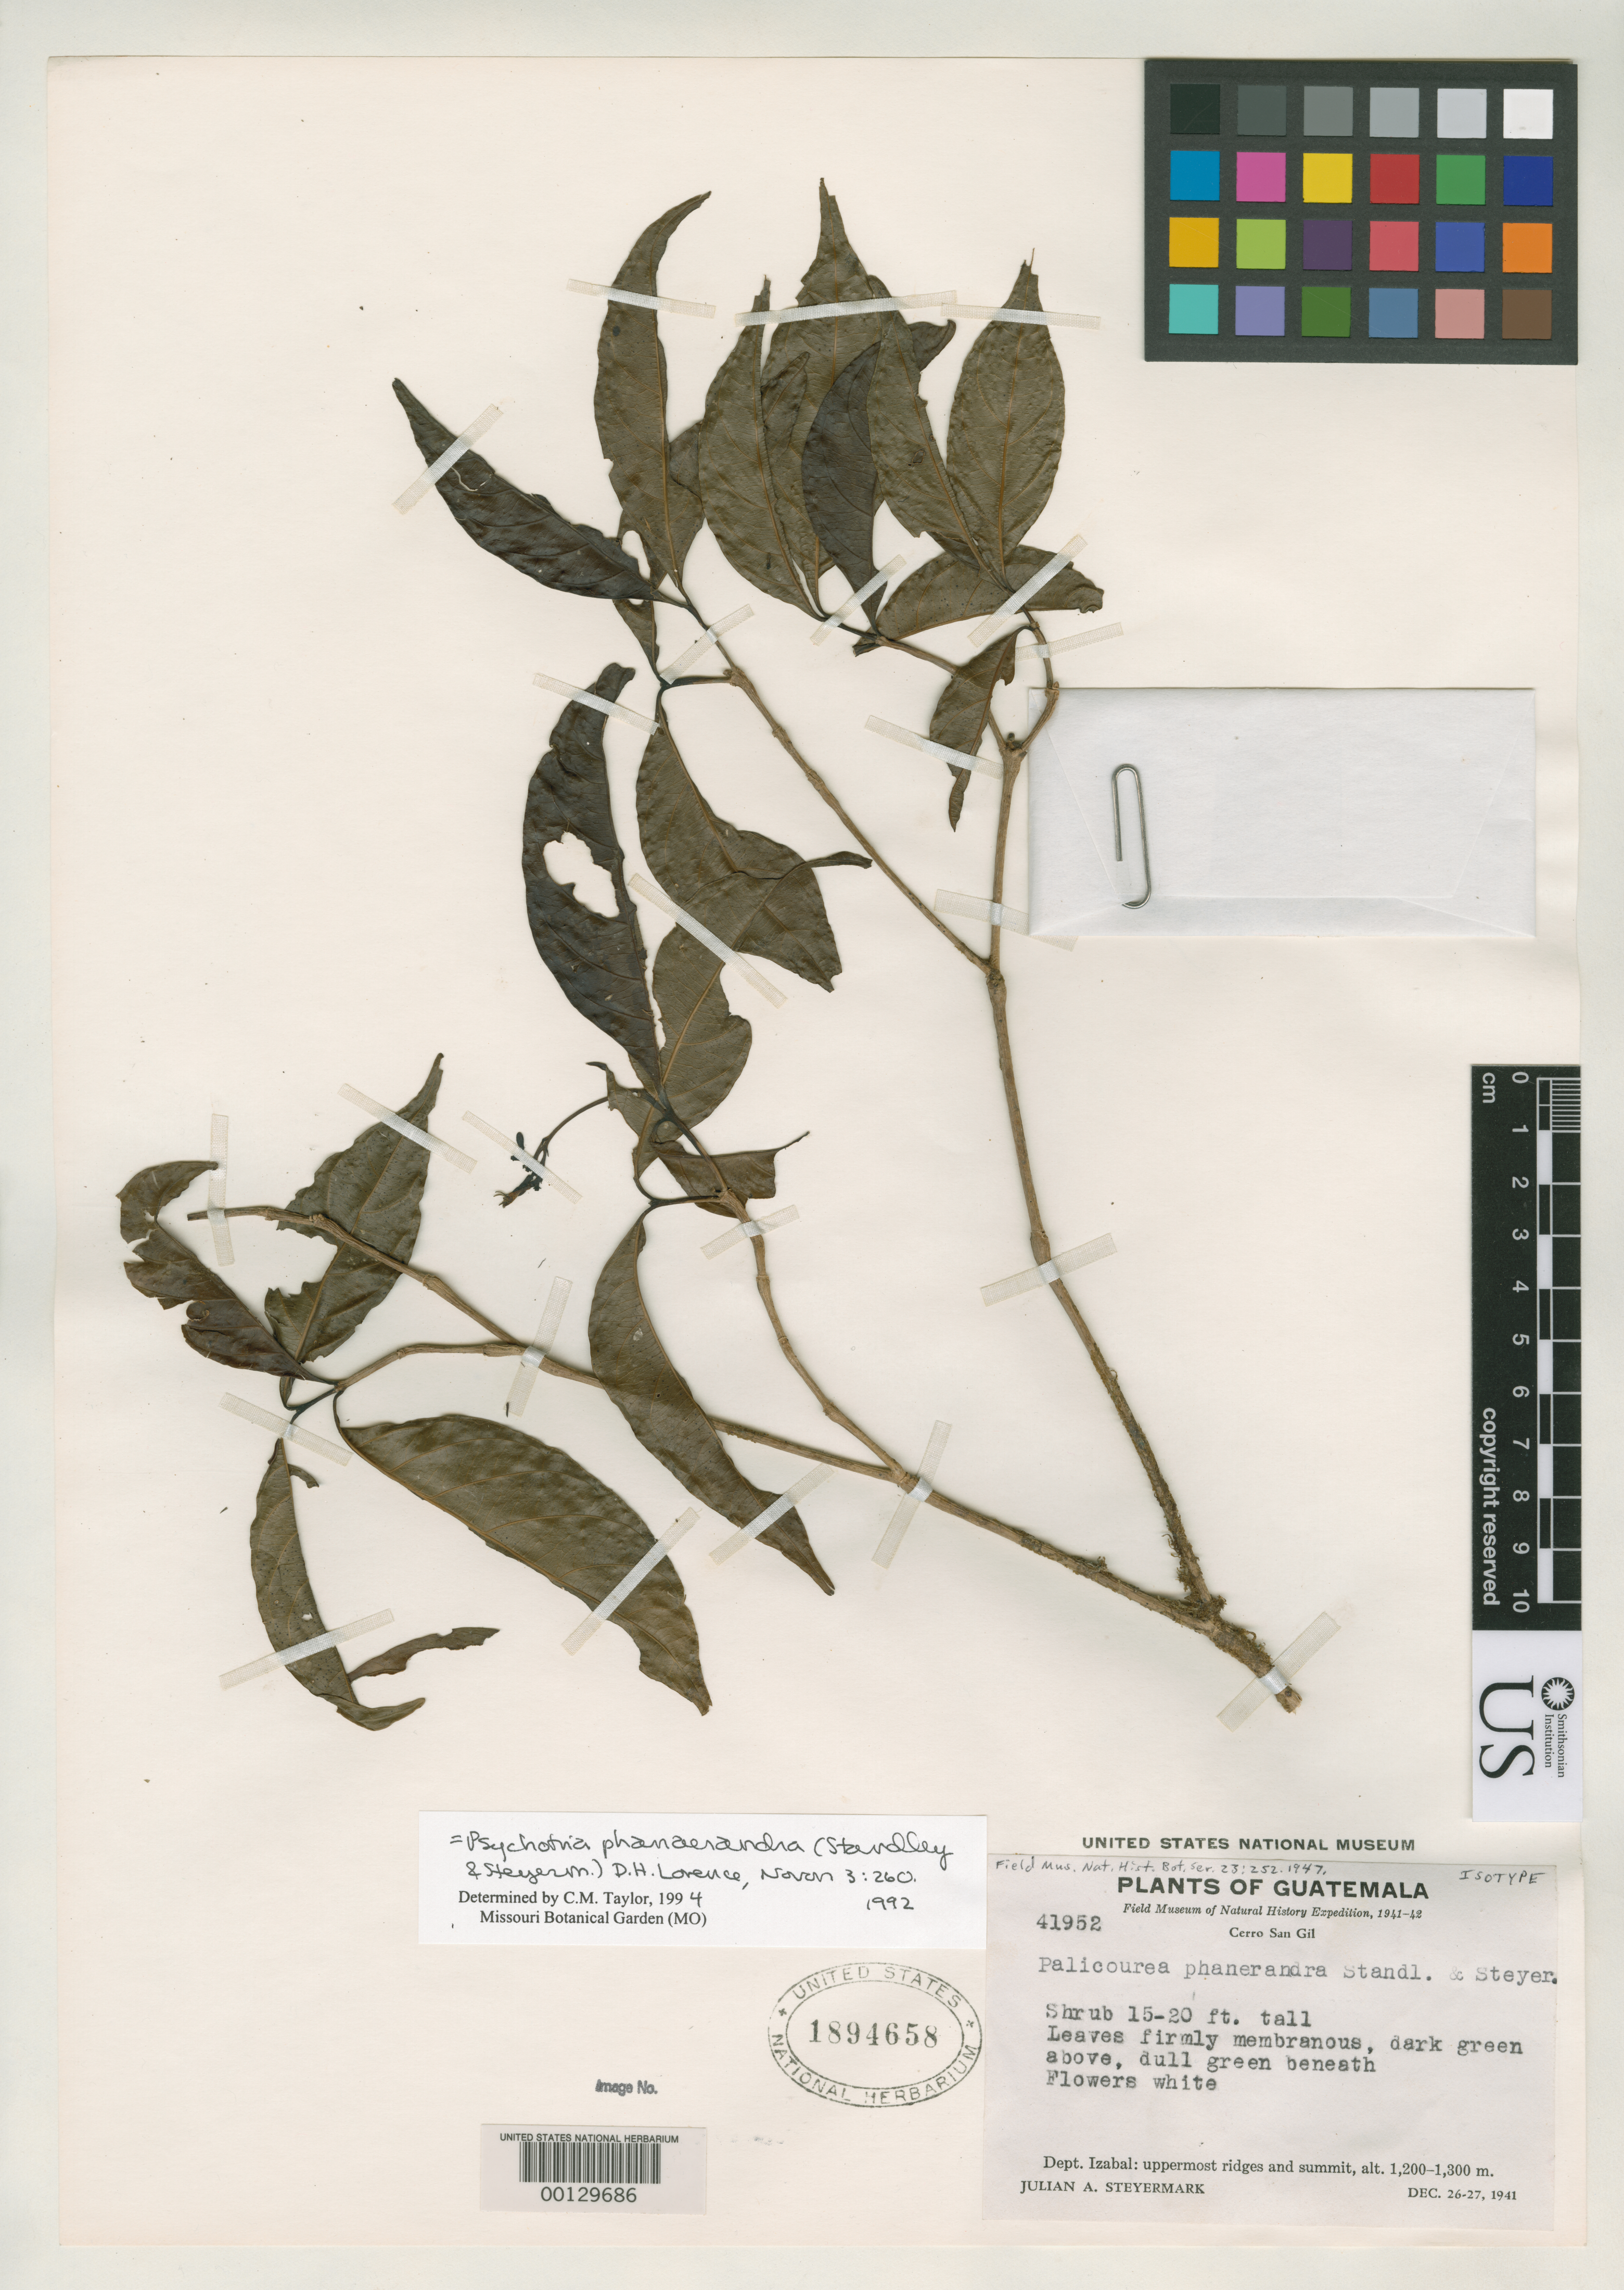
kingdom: Plantae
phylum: Tracheophyta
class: Magnoliopsida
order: Gentianales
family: Rubiaceae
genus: Palicourea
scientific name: Palicourea phanerandra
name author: Standl. & Steyerm.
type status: Isotype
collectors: J. Steyermark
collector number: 41952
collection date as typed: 26 Dec 1941 to 27 Dec 1941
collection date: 1941-12-26/1941-12-27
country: Guatemala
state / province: Izabal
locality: Dept. Izabal. Cerro San Gil, uppermost ridge & summit.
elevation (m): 1200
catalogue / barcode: US 1894658